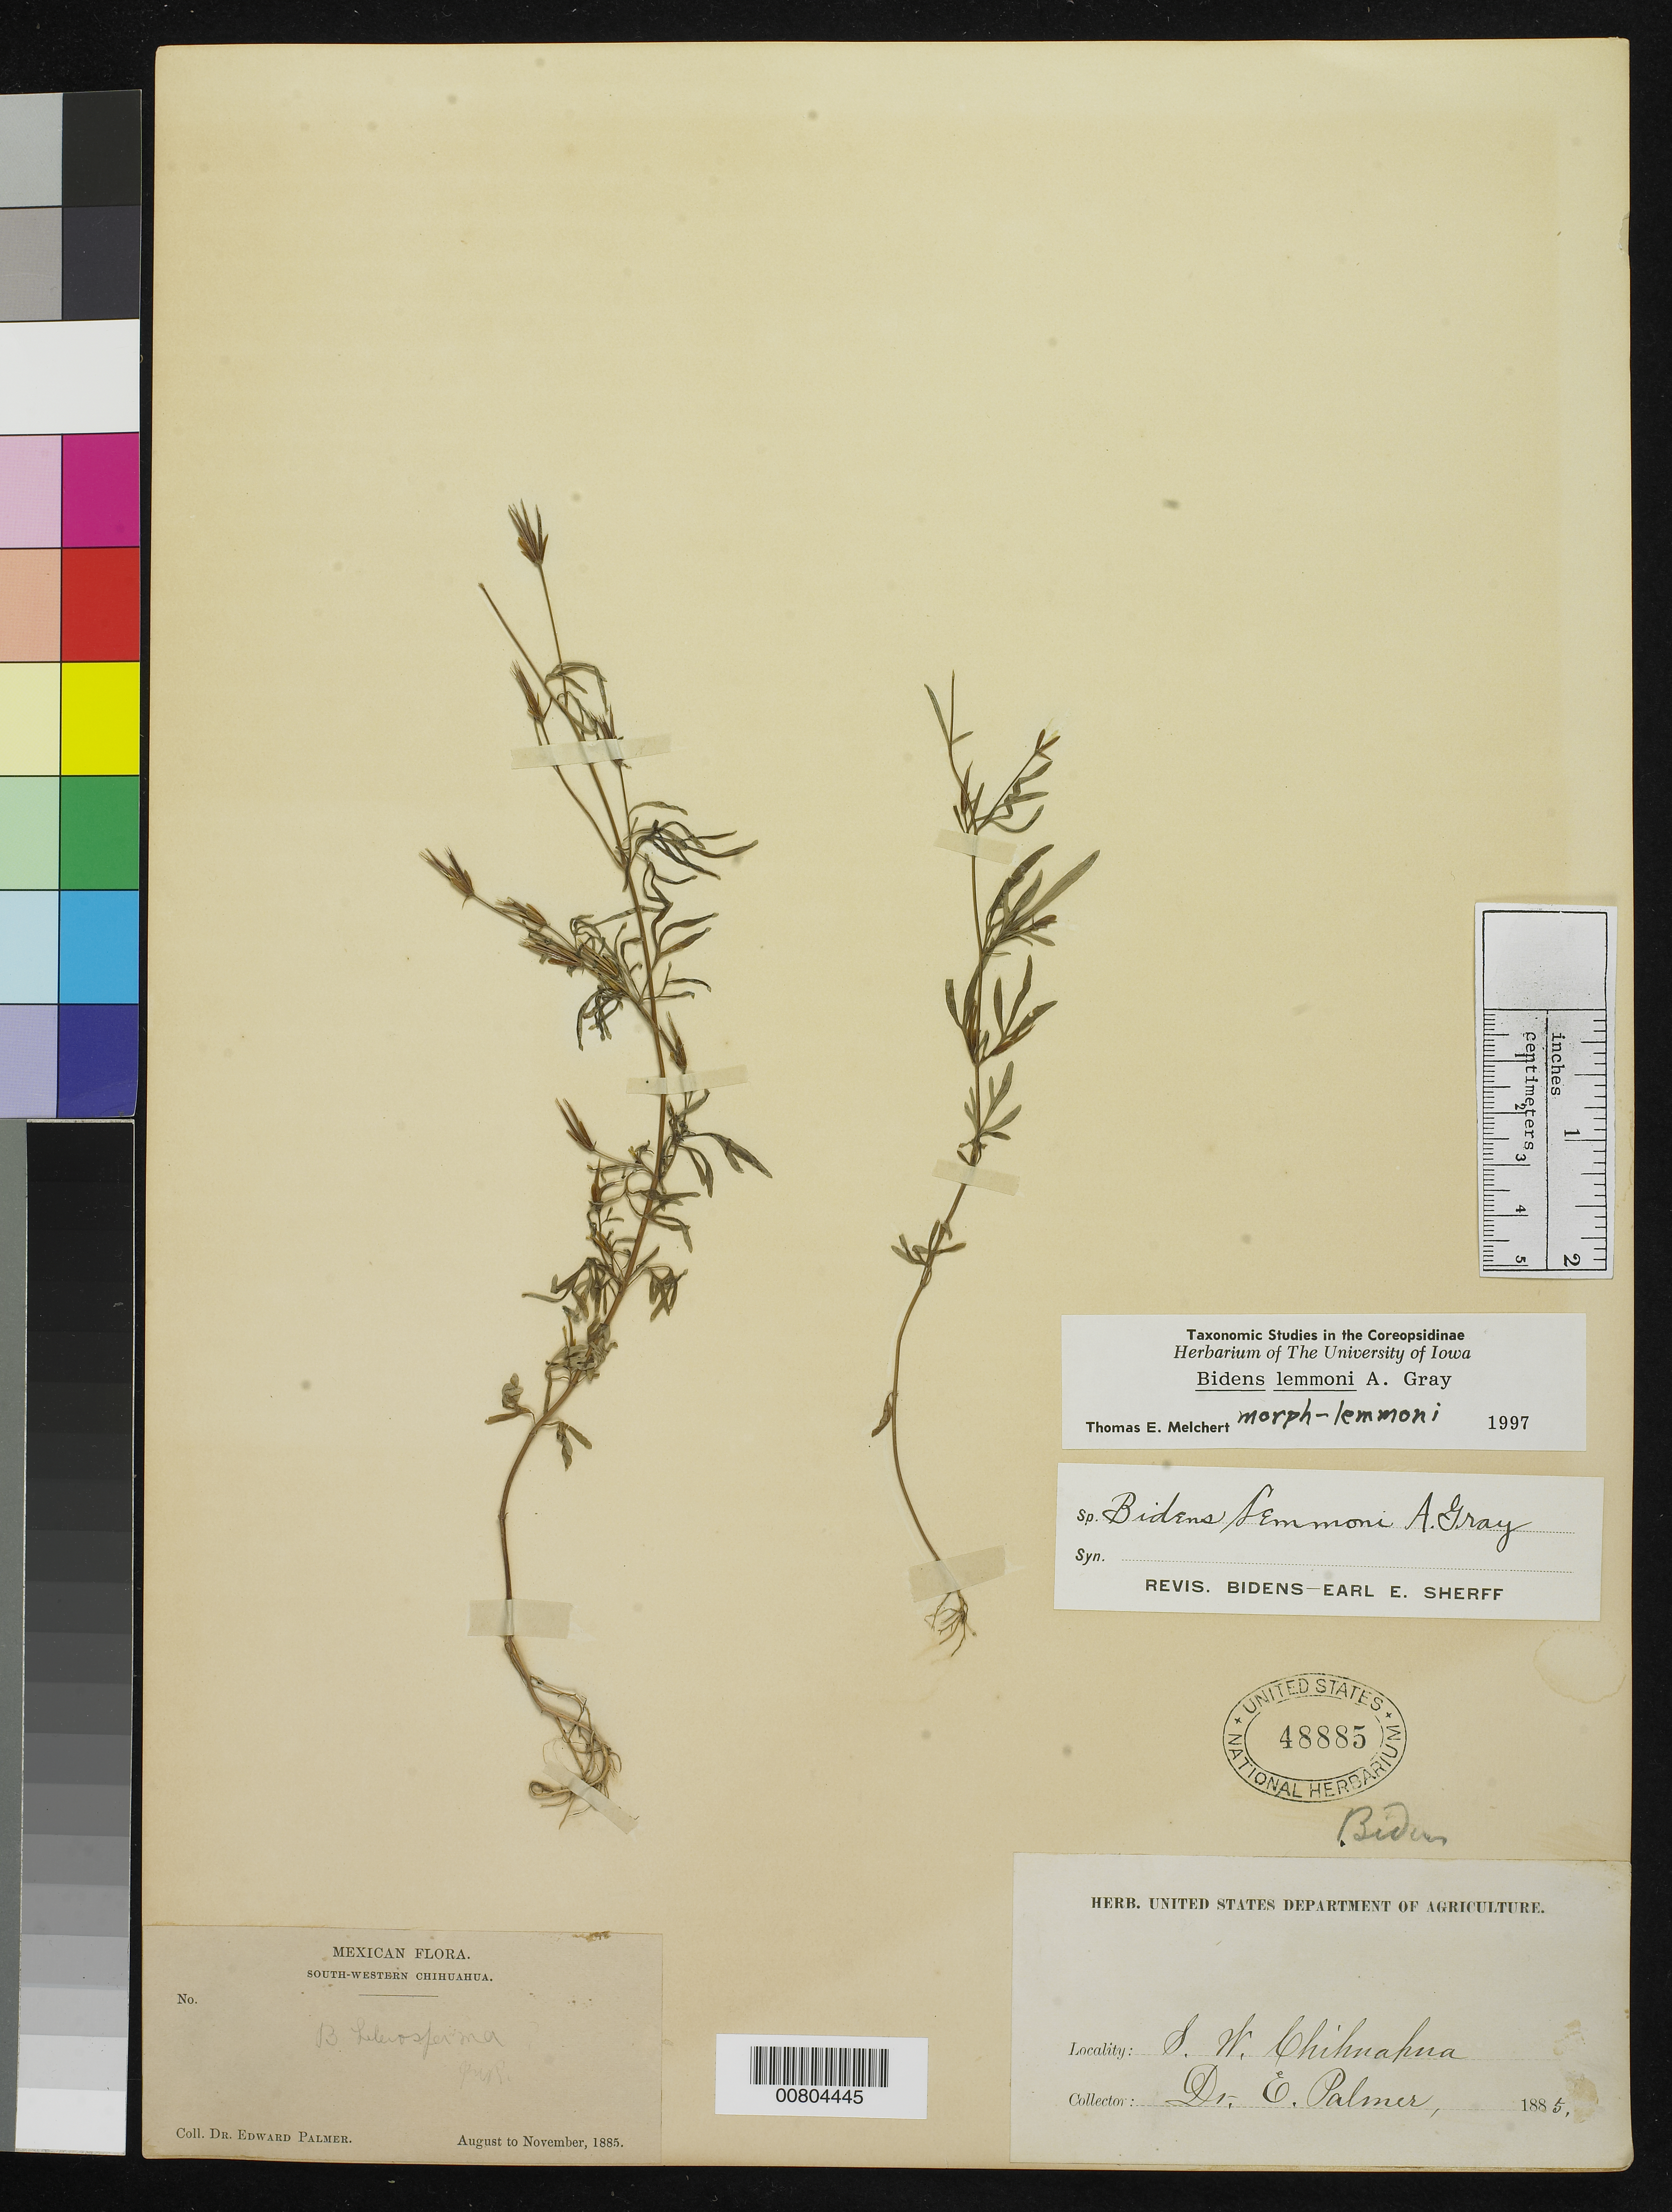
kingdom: Plantae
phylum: Tracheophyta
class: Magnoliopsida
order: Asterales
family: Asteraceae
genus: Bidens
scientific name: Bidens lemmonii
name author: A. Gray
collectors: E. Palmer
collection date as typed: Aug 1885 to -- Nov 1885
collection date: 1885-08/1885-11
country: Mexico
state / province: Chihuahua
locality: SW Chihuahua.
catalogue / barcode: US 48885